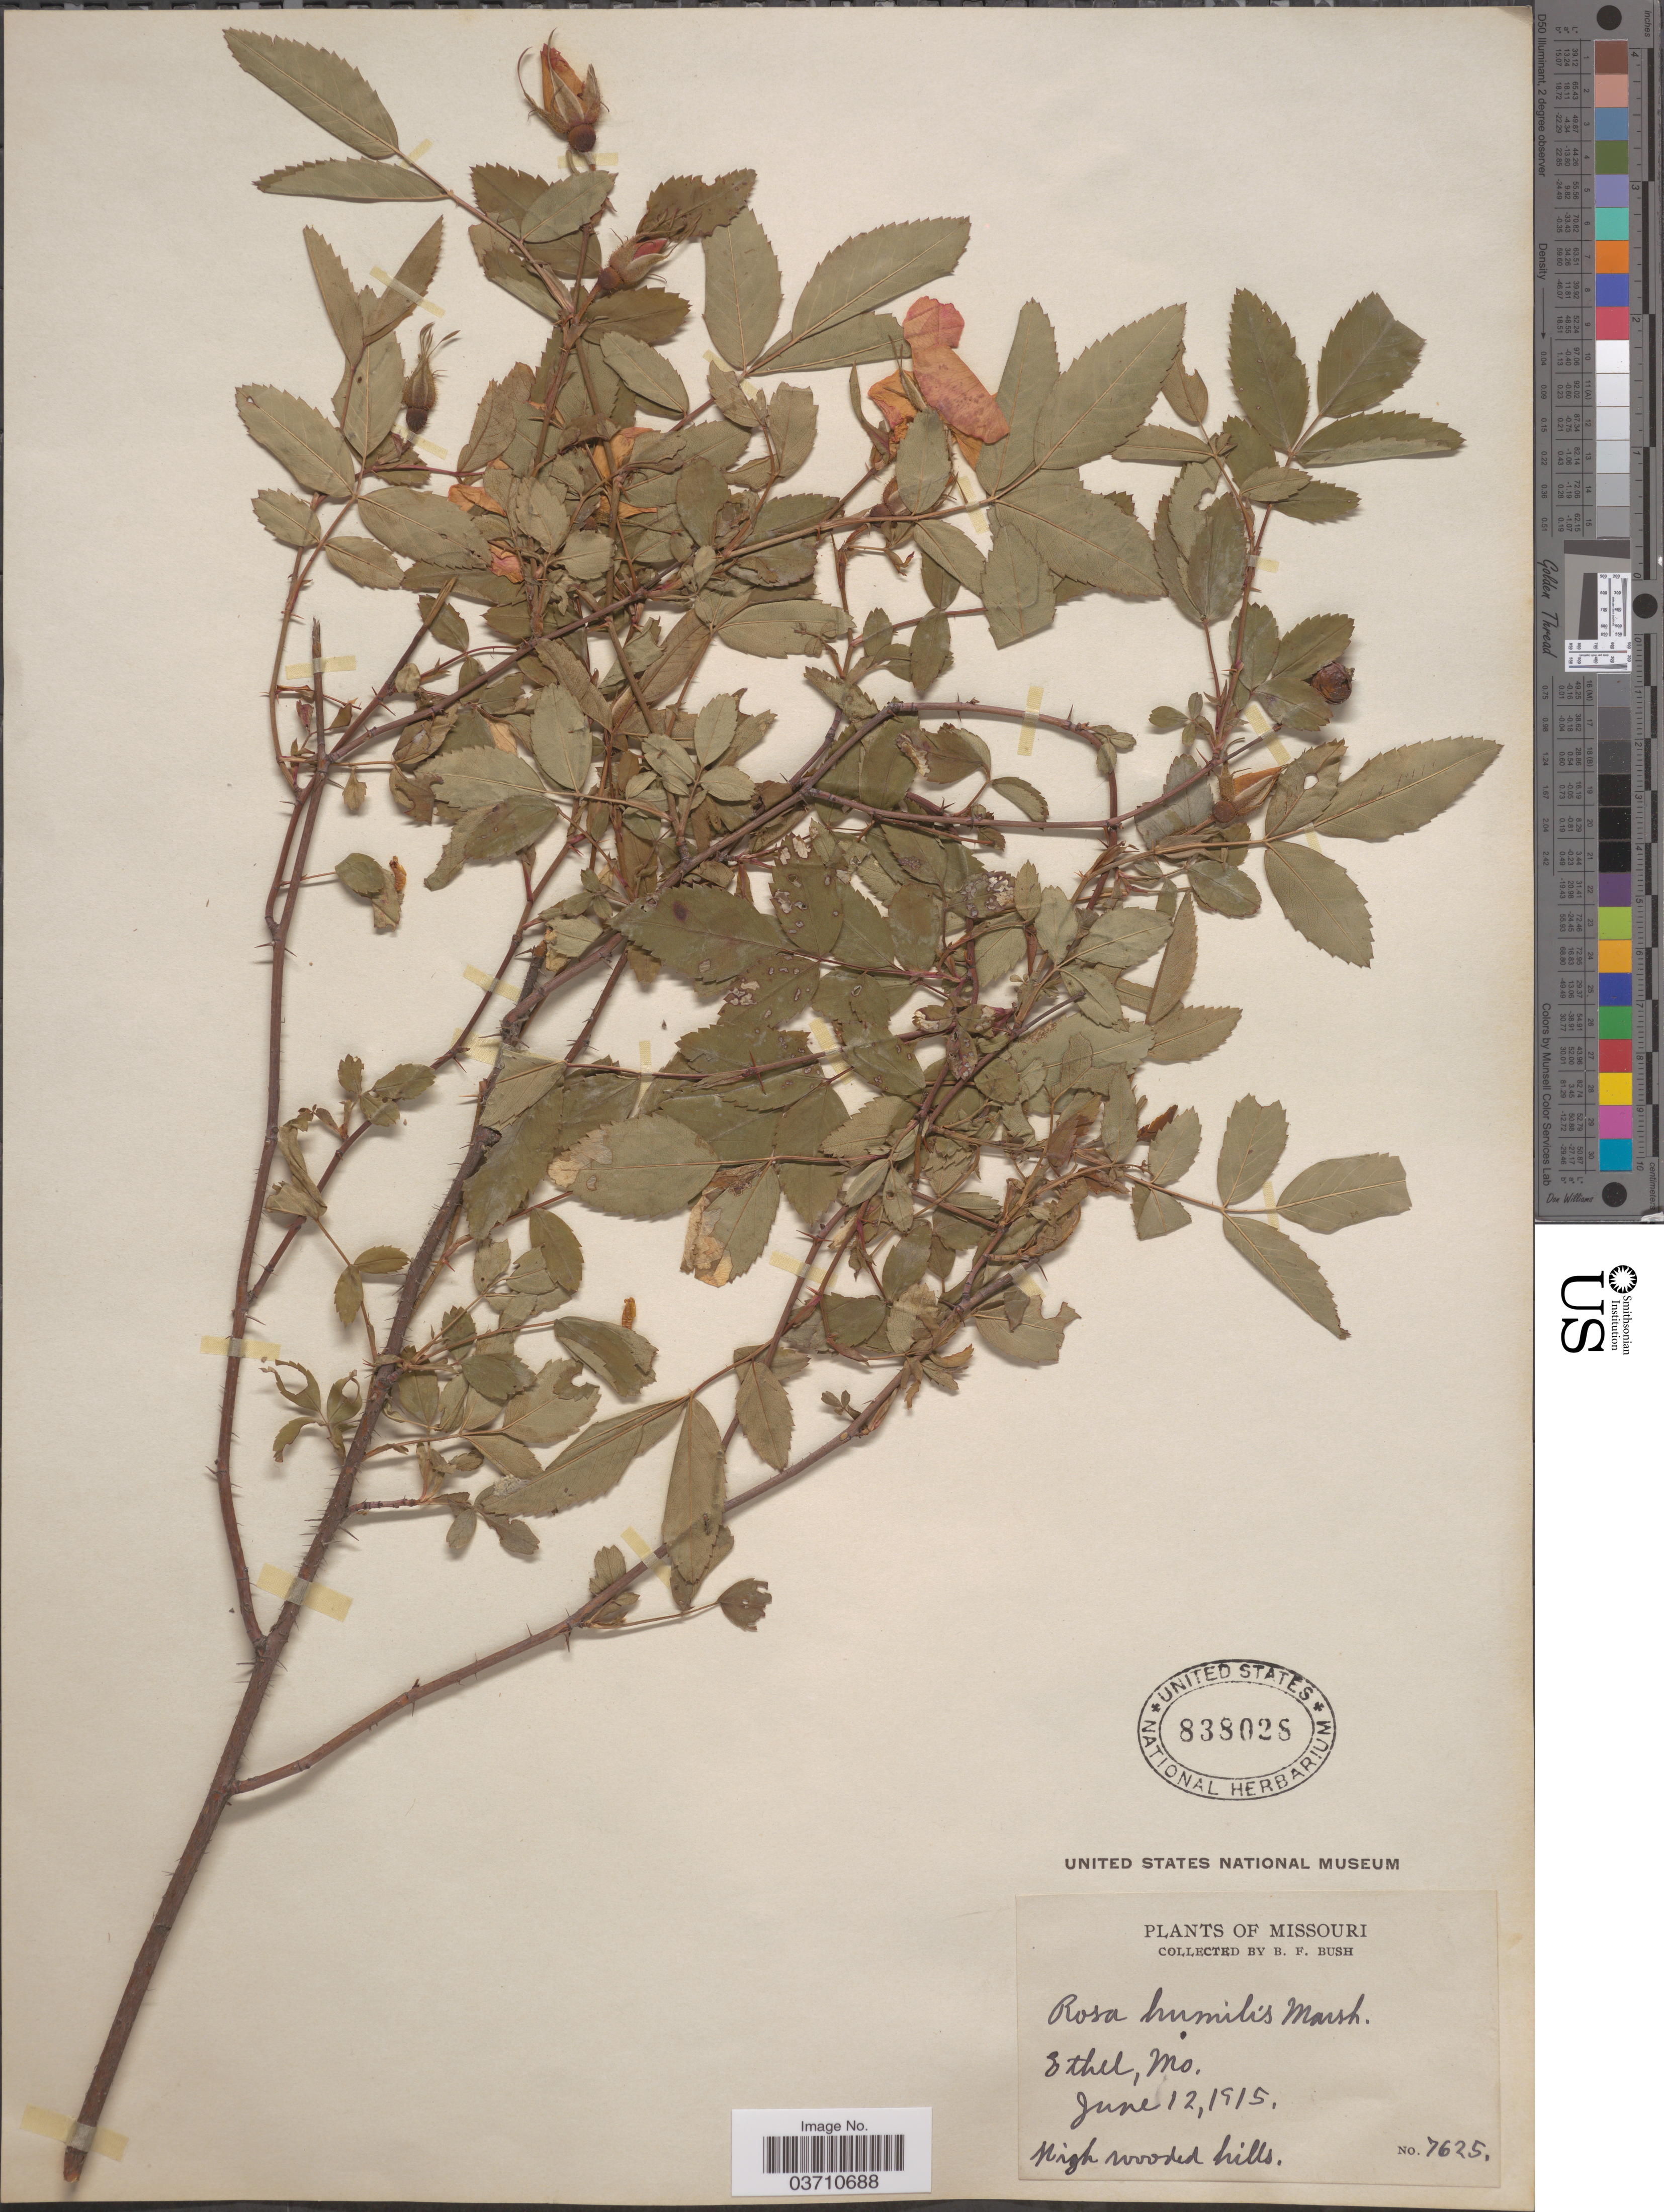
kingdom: Plantae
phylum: Tracheophyta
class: Magnoliopsida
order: Rosales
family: Rosaceae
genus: Rosa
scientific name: Rosa carolina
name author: L.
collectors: B. F. Bush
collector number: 7625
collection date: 1915-06-12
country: United States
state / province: Missouri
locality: Ethel.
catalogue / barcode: US 838028